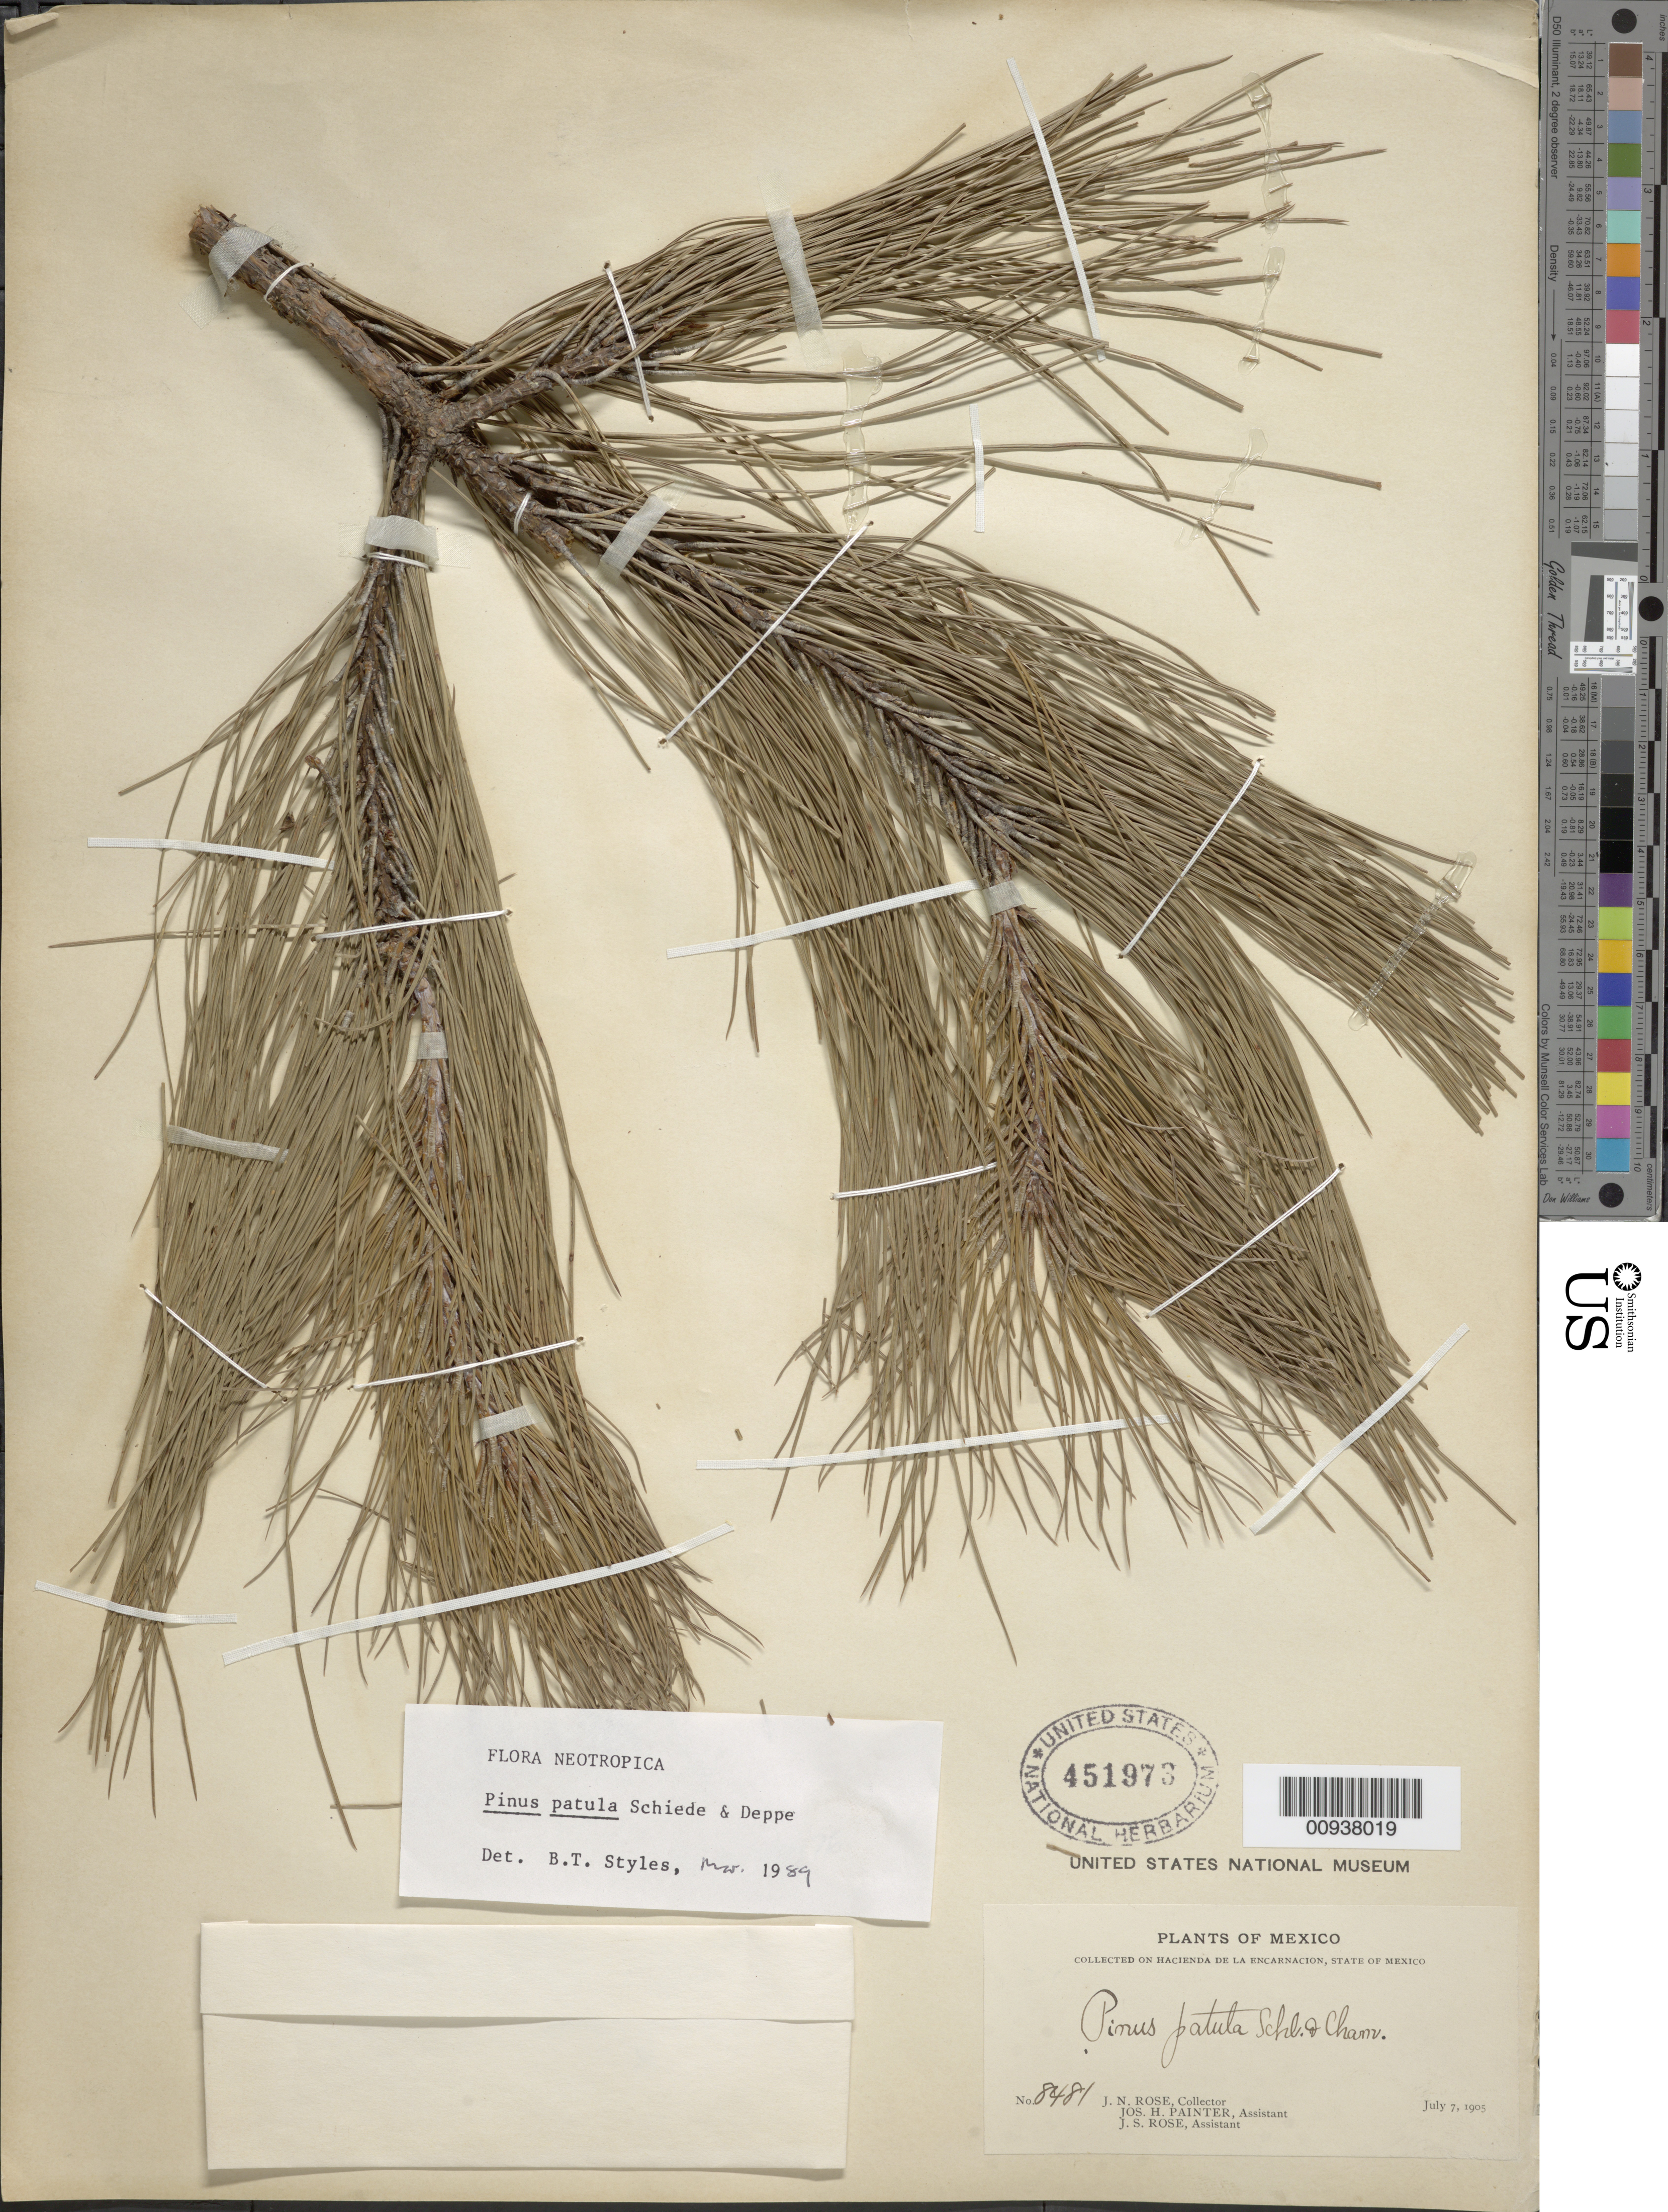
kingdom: Plantae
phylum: Tracheophyta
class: Pinopsida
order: Pinales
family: Pinaceae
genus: Pinus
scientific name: Pinus patula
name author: Schltdl. & Cham.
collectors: J. N. Rose, J. H. Painter & J. S. Rose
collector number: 8481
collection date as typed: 07 Jul 1905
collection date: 1905-07-07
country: Mexico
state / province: México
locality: Hacienda de la Encarnación.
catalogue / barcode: US 451973